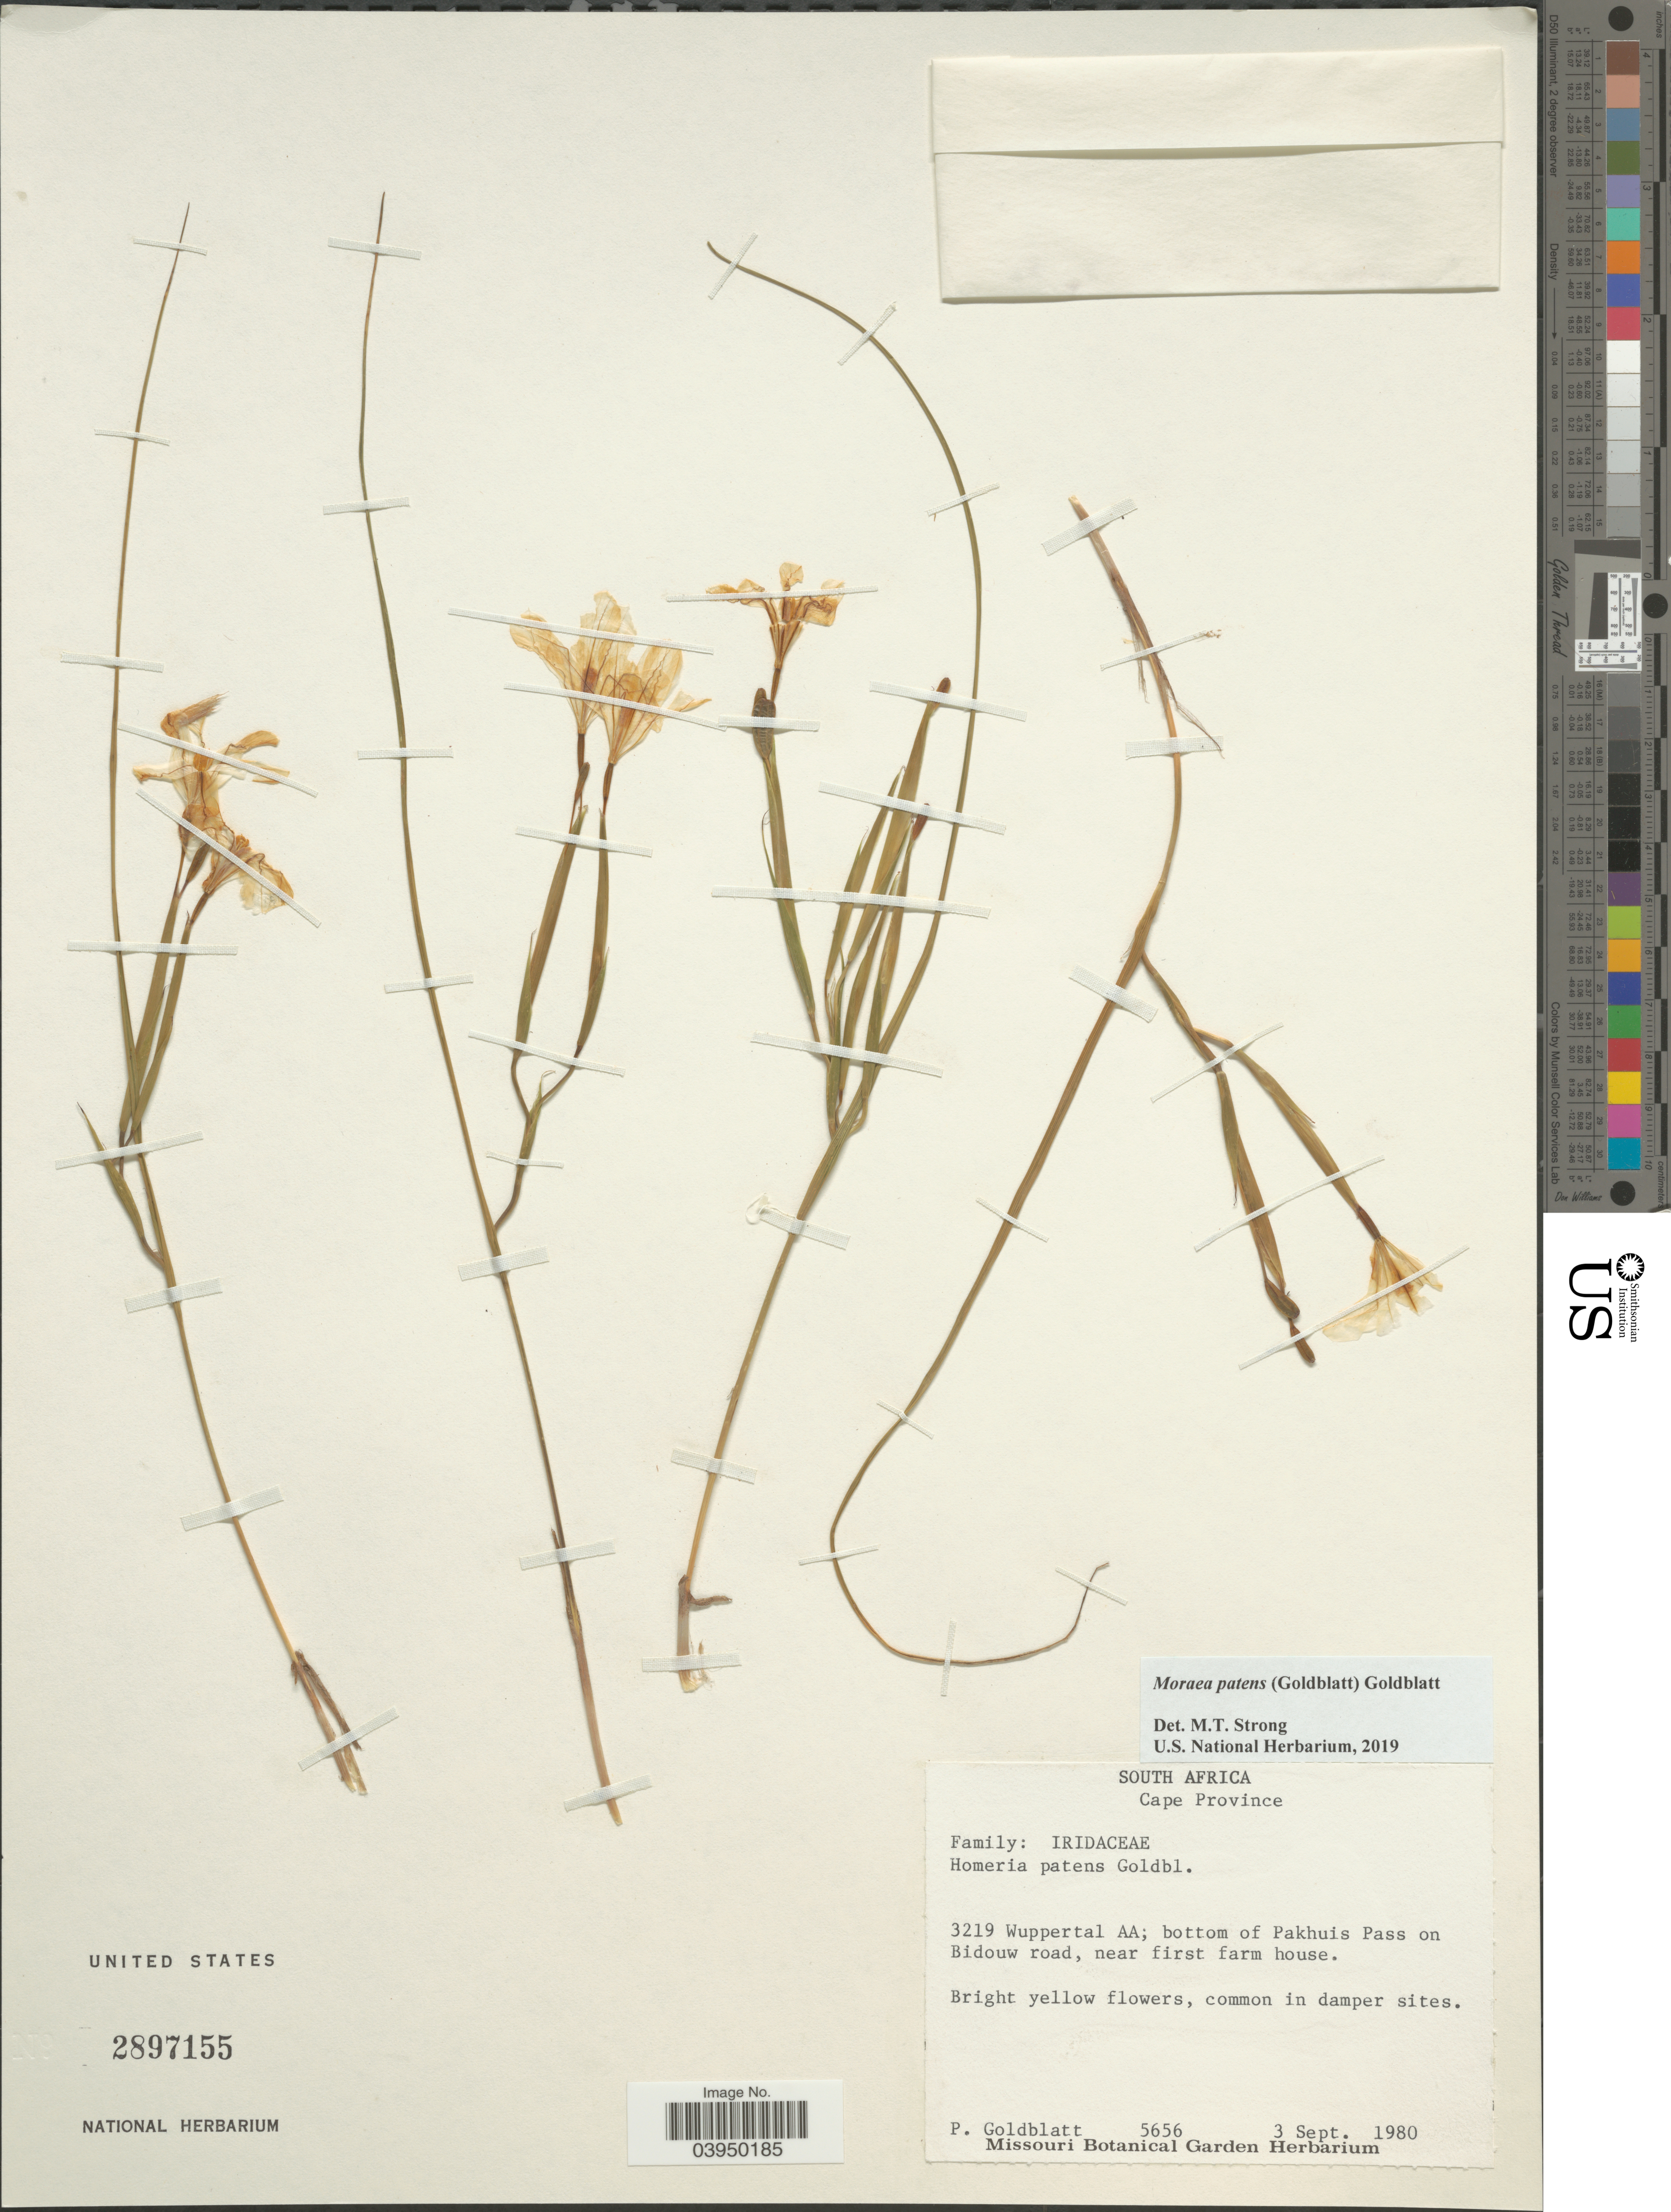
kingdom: Plantae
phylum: Tracheophyta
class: Liliopsida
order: Asparagales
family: Iridaceae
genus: Moraea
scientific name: Moraea patens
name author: (Goldblatt) Goldblatt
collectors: P. Goldblatt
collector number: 5656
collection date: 1980-09-03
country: South Africa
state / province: Western Cape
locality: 3219 Wuppertal AA; bottom of Pakhuis Pass on Bidouw road, near first farm house.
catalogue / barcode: US 2897155